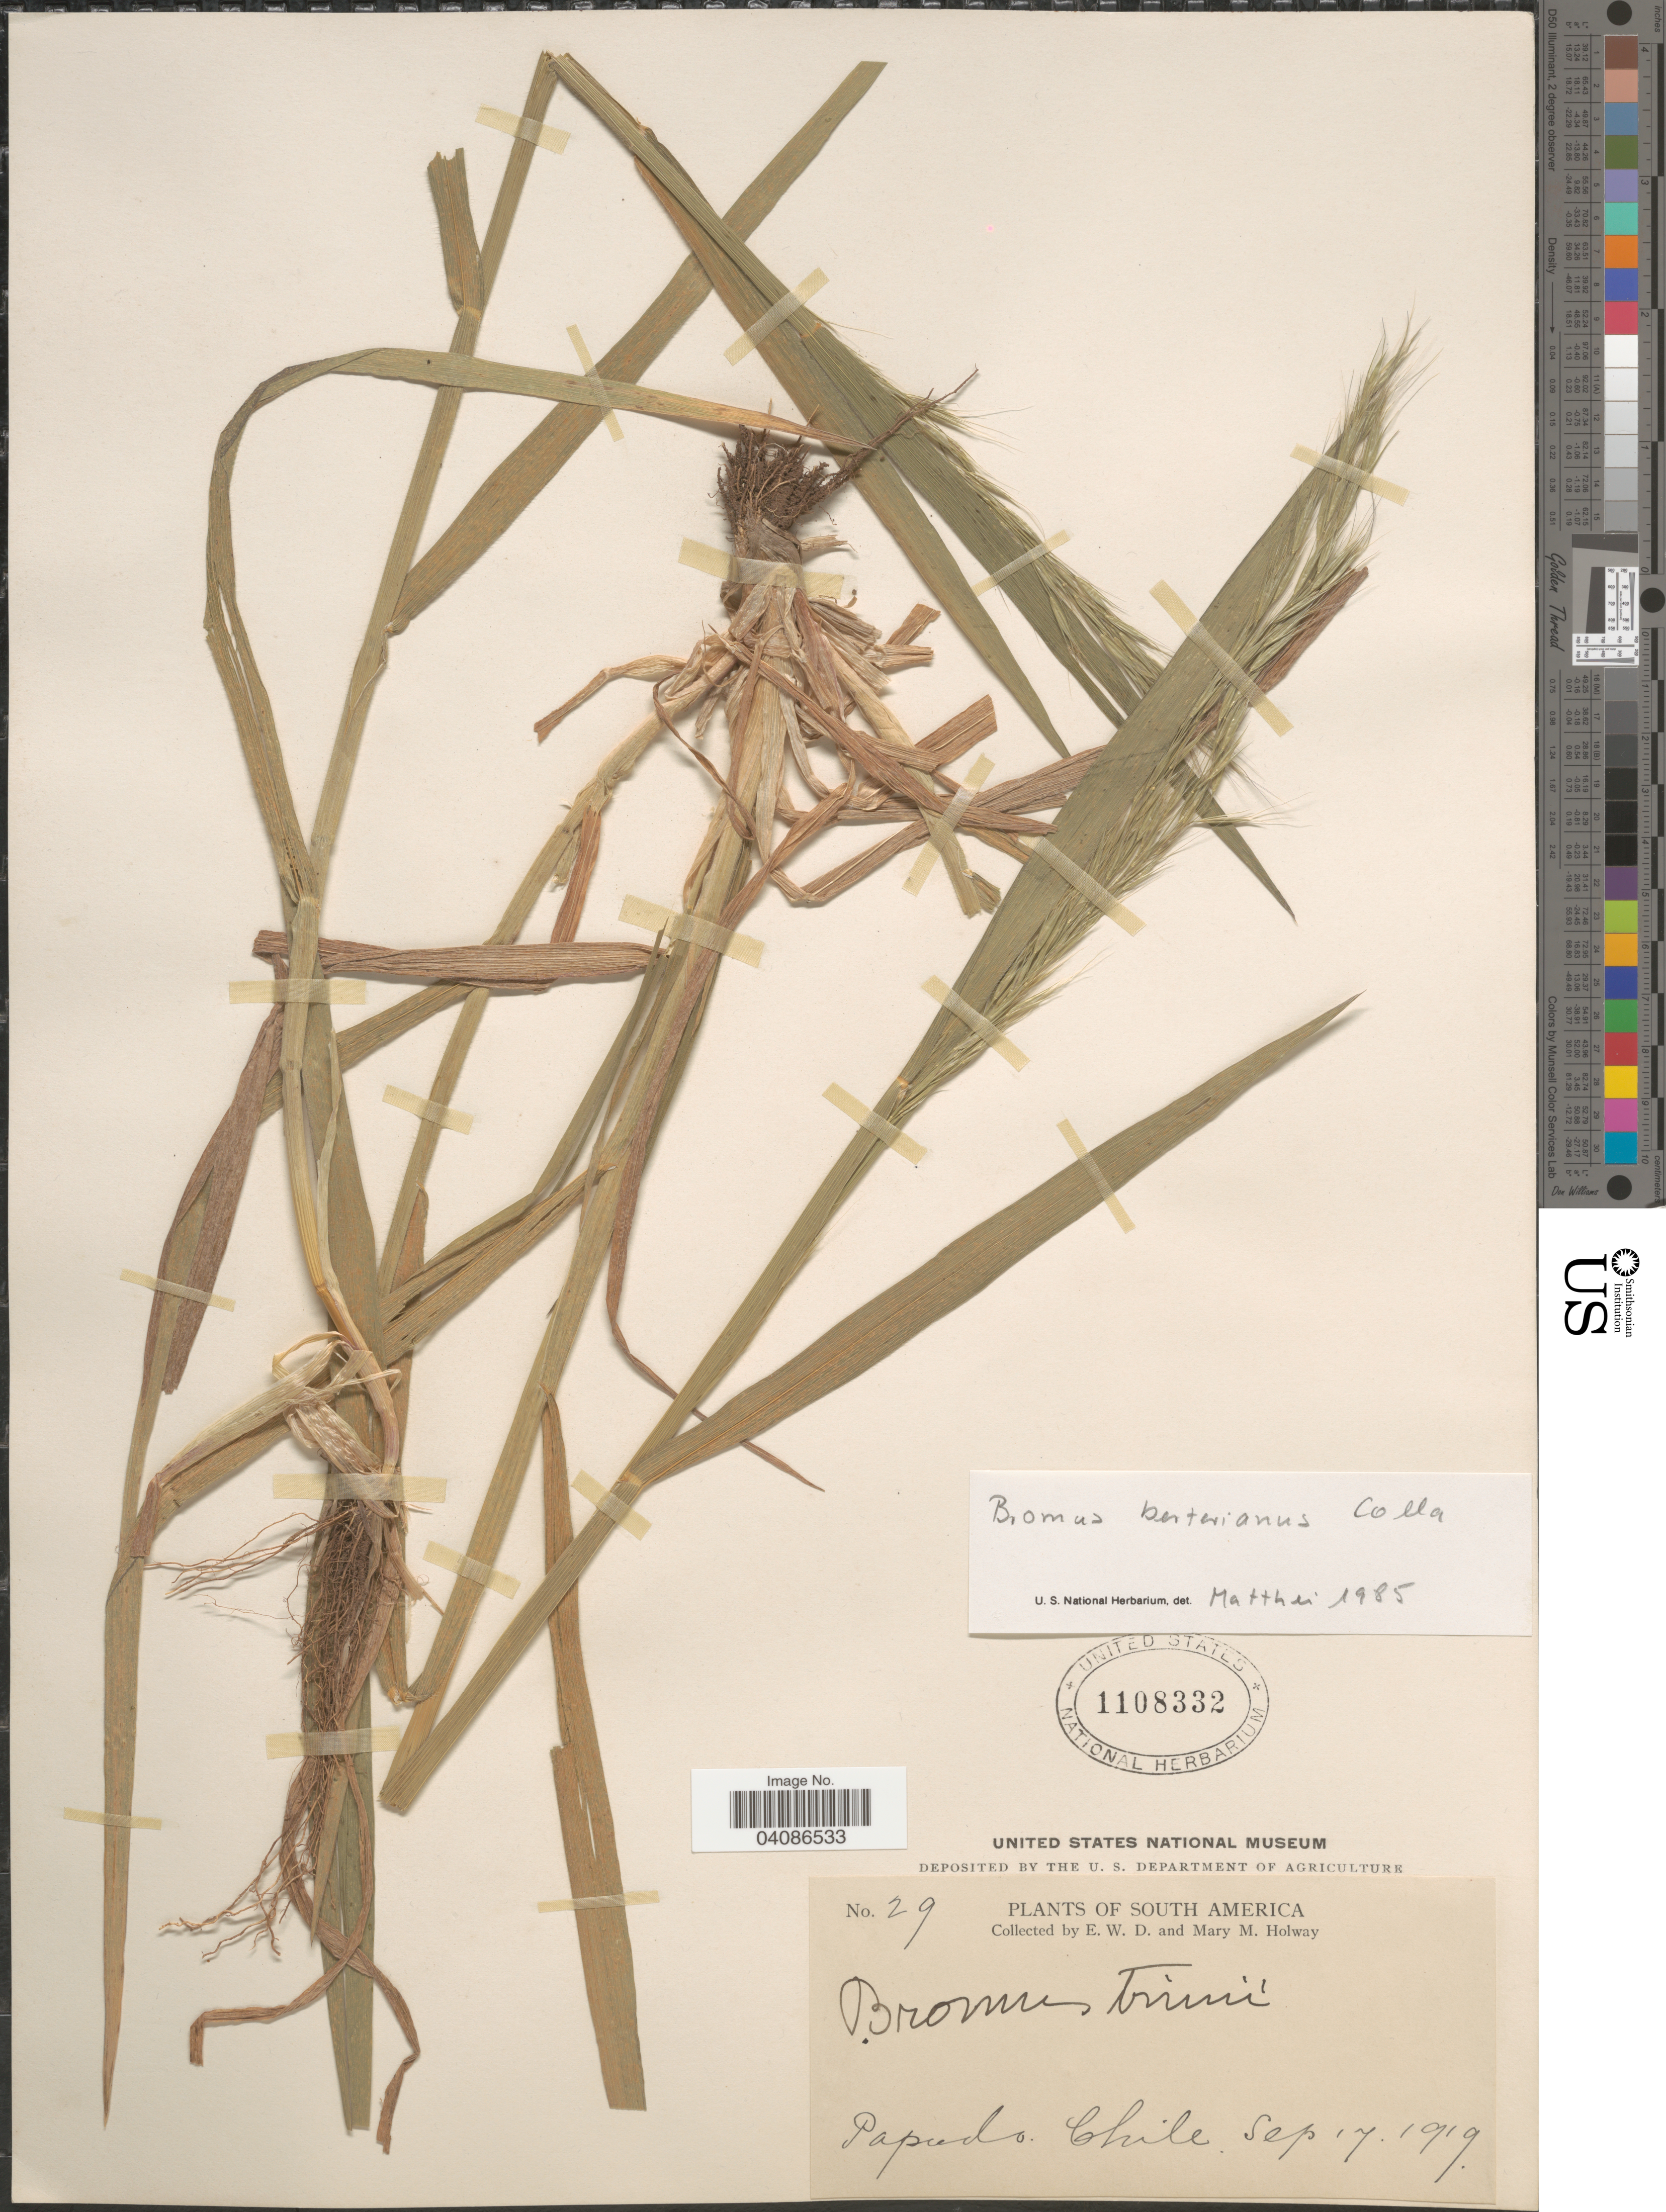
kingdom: Plantae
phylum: Tracheophyta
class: Liliopsida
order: Poales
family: Poaceae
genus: Bromus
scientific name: Bromus berteroanus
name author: Colla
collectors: E. W. D. Holway & M. M. Holway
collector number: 29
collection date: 1919-09-17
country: Chile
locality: Papudo.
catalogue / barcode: US 1108332